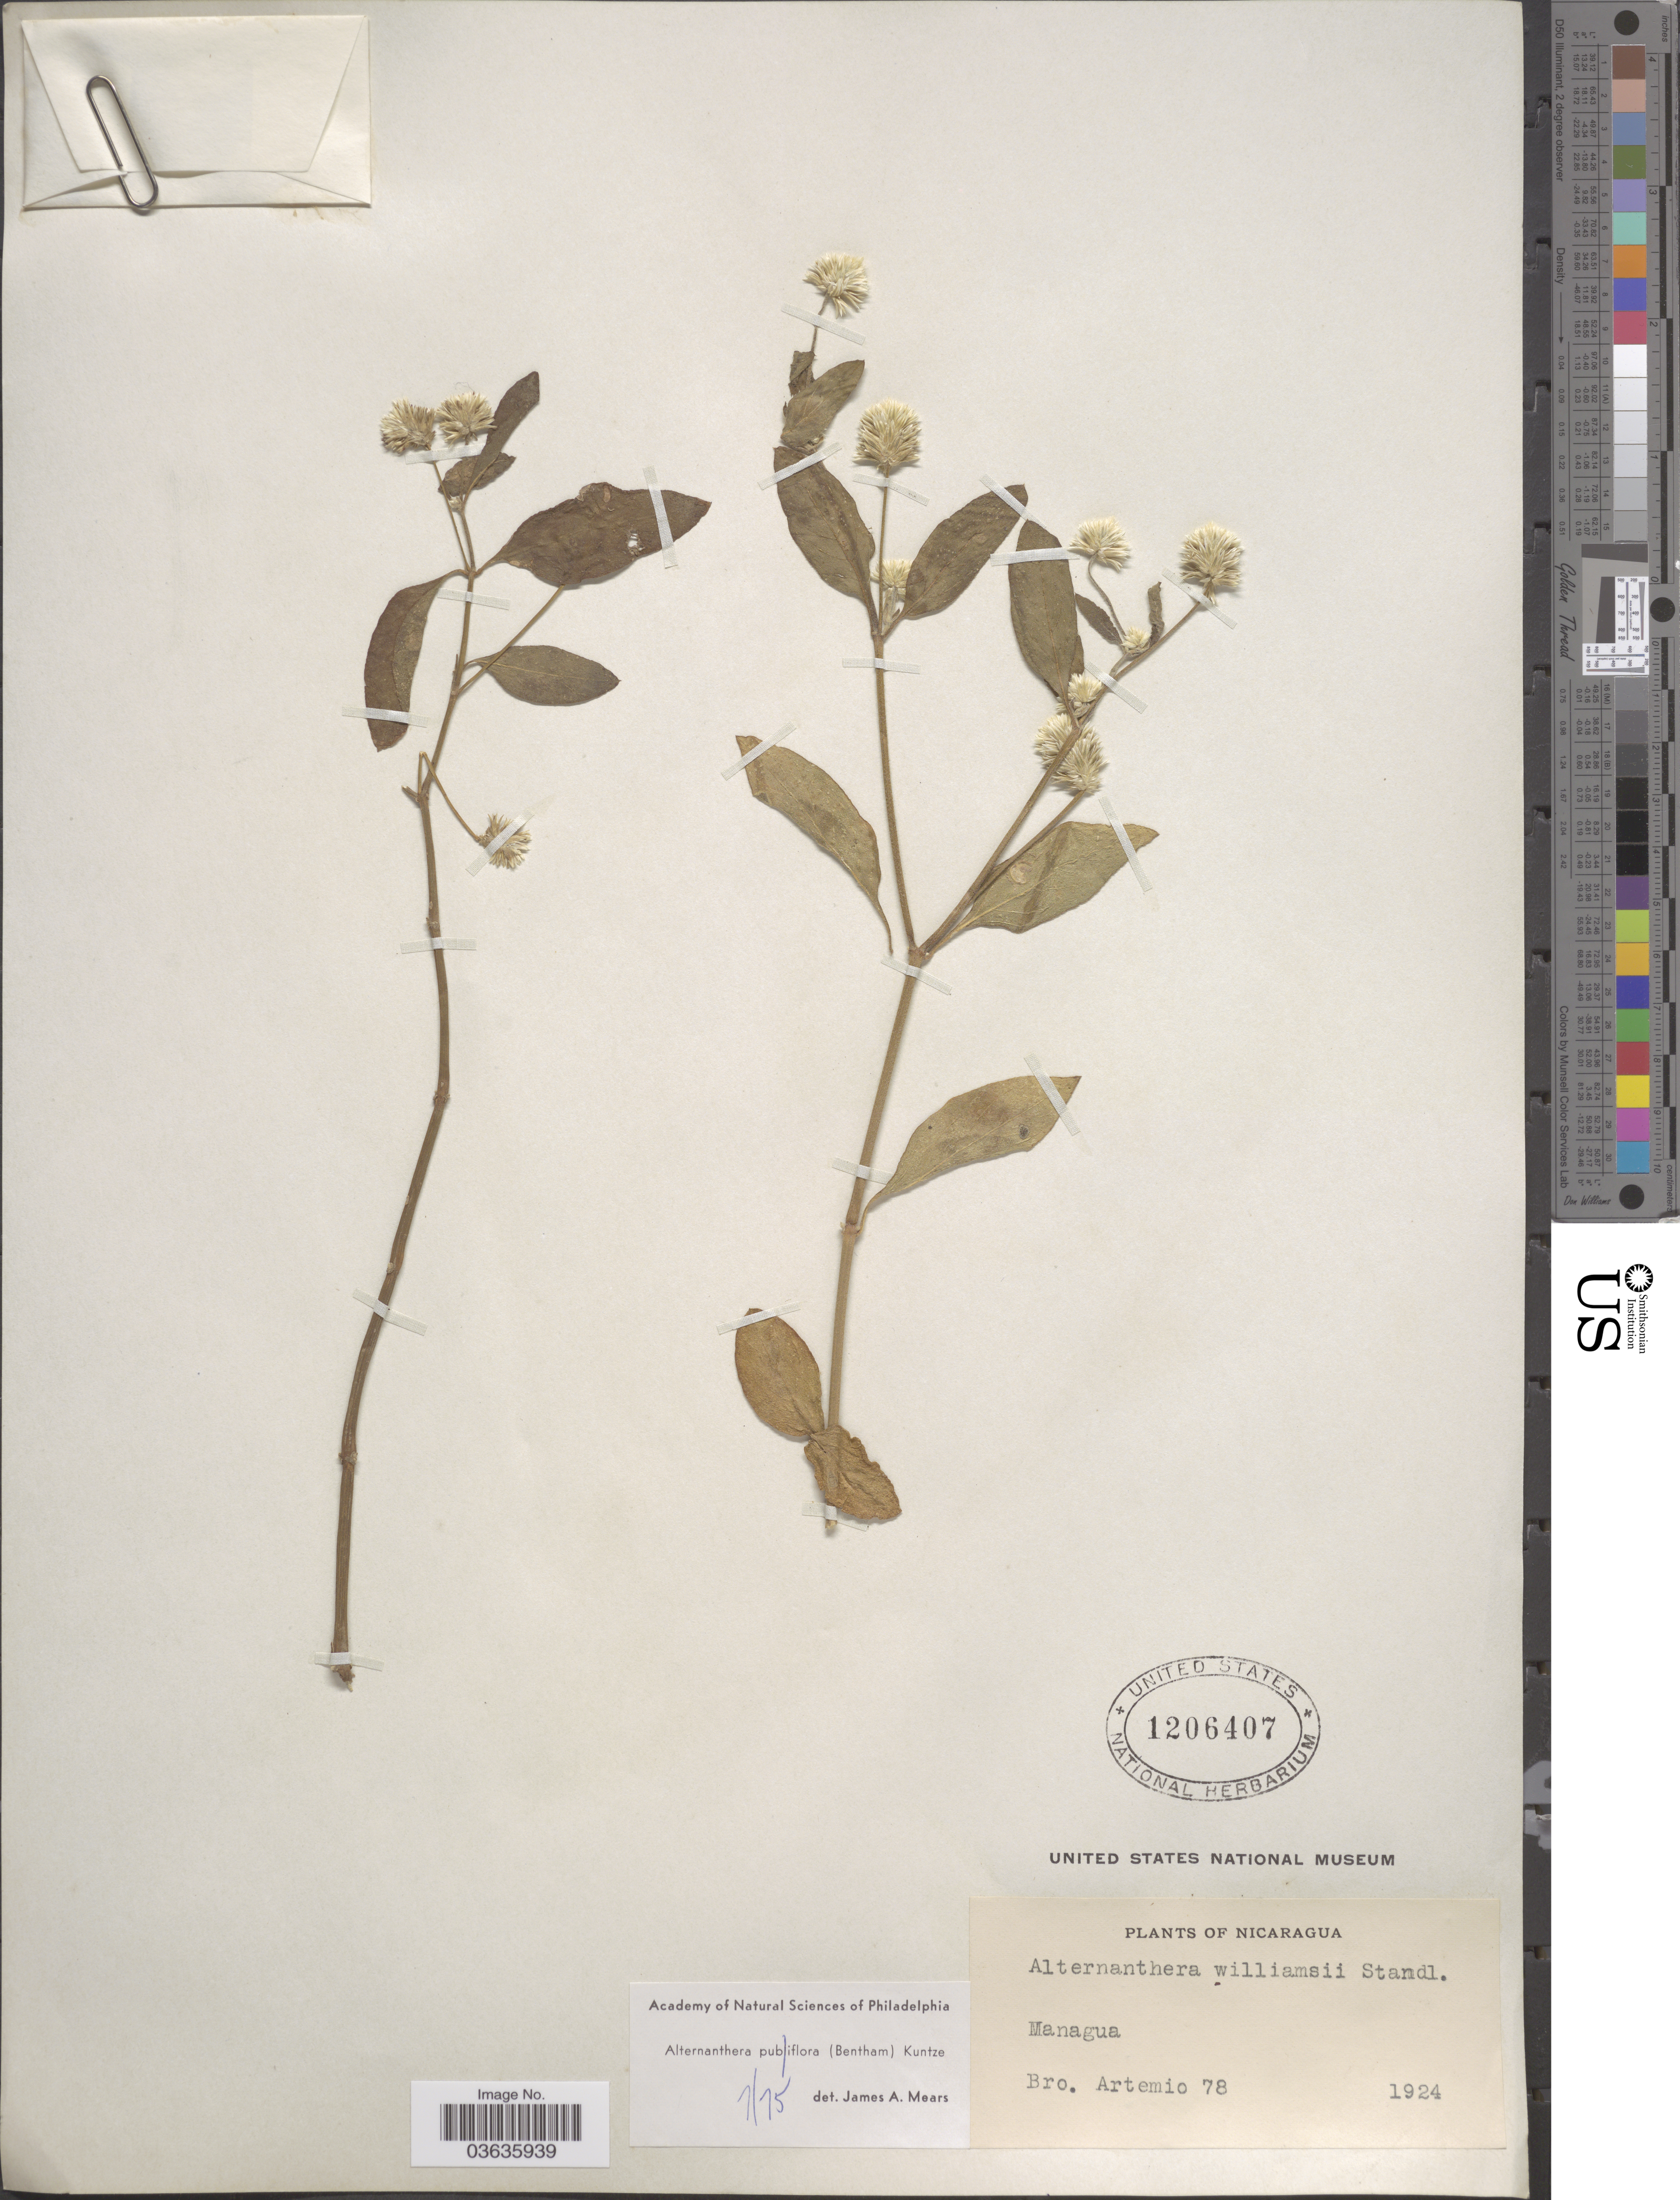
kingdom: Plantae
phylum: Tracheophyta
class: Magnoliopsida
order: Caryophyllales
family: Amaranthaceae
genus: Alternanthera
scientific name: Alternanthera pubiflora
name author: (Benth.) Kuntze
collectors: B. Artemio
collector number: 78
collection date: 1924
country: Nicaragua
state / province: Managua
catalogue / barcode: US 1206407